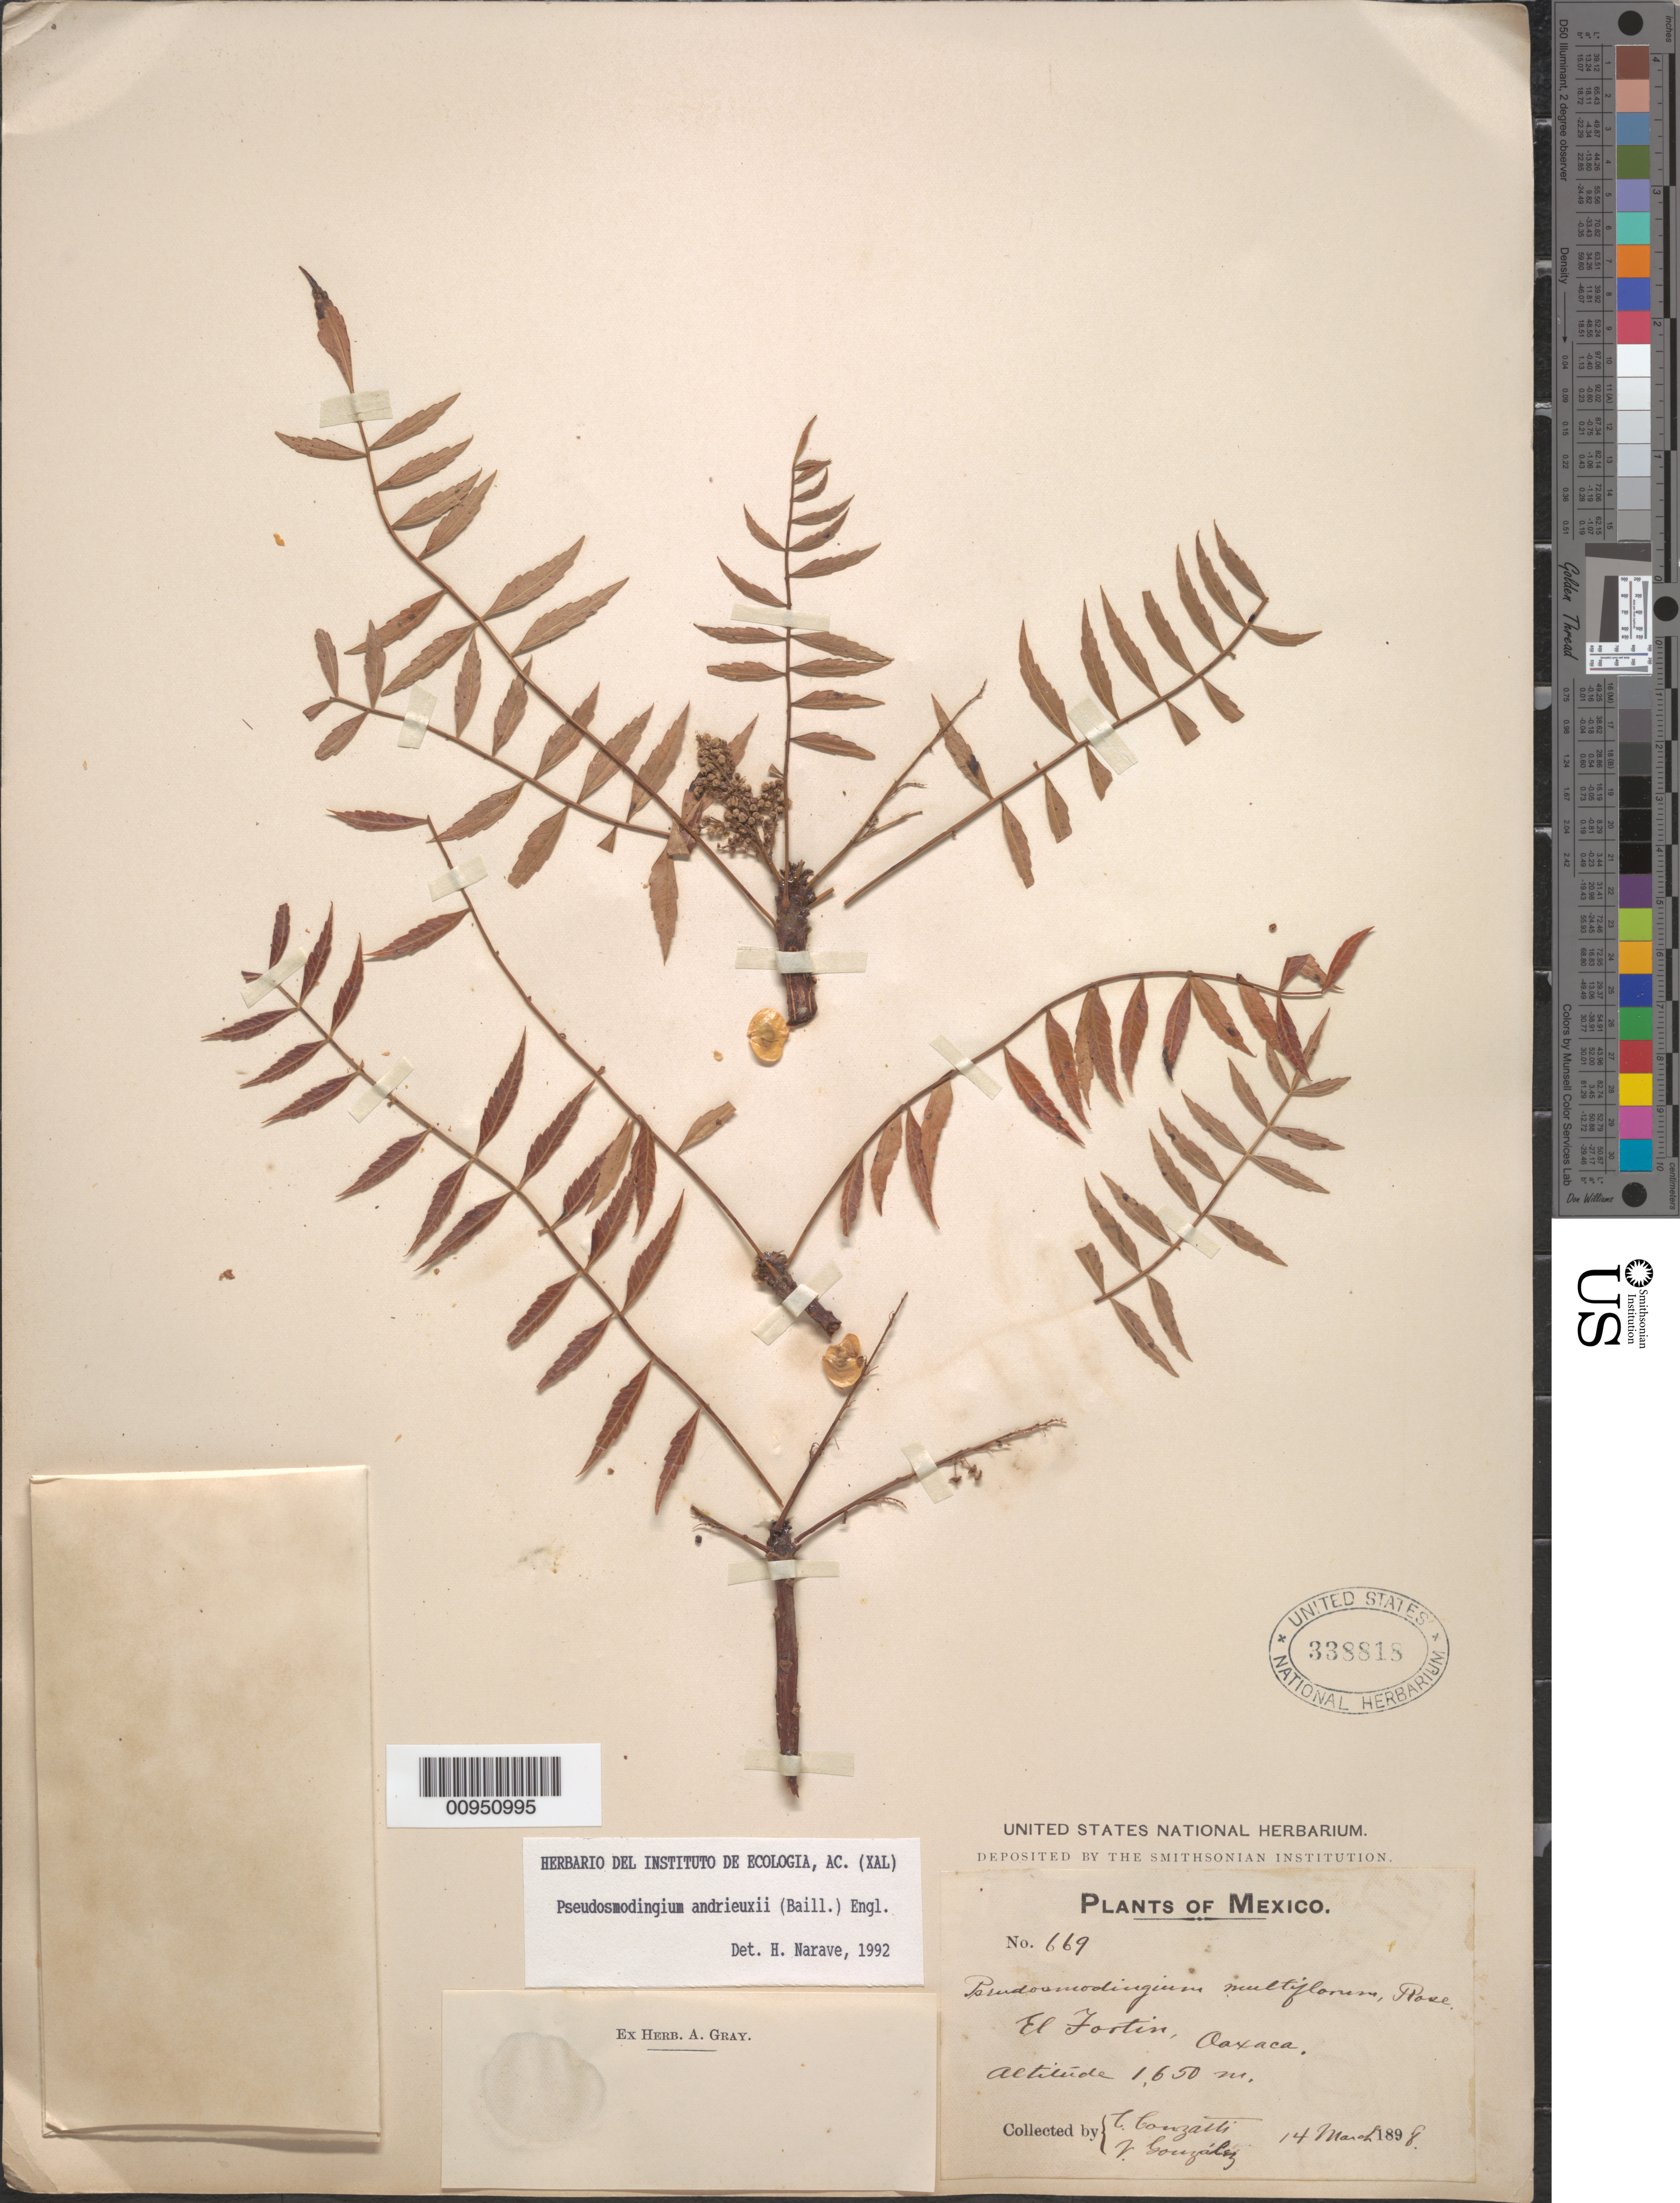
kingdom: Plantae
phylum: Tracheophyta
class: Magnoliopsida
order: Sapindales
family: Anacardiaceae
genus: Pseudosmodingium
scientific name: Pseudosmodingium andrieuxii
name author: (Baill.) Engl.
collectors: C. Conzatti & V. Gonzalez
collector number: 669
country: Mexico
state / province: Oaxaca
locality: El Fortin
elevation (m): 1650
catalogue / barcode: US 338818